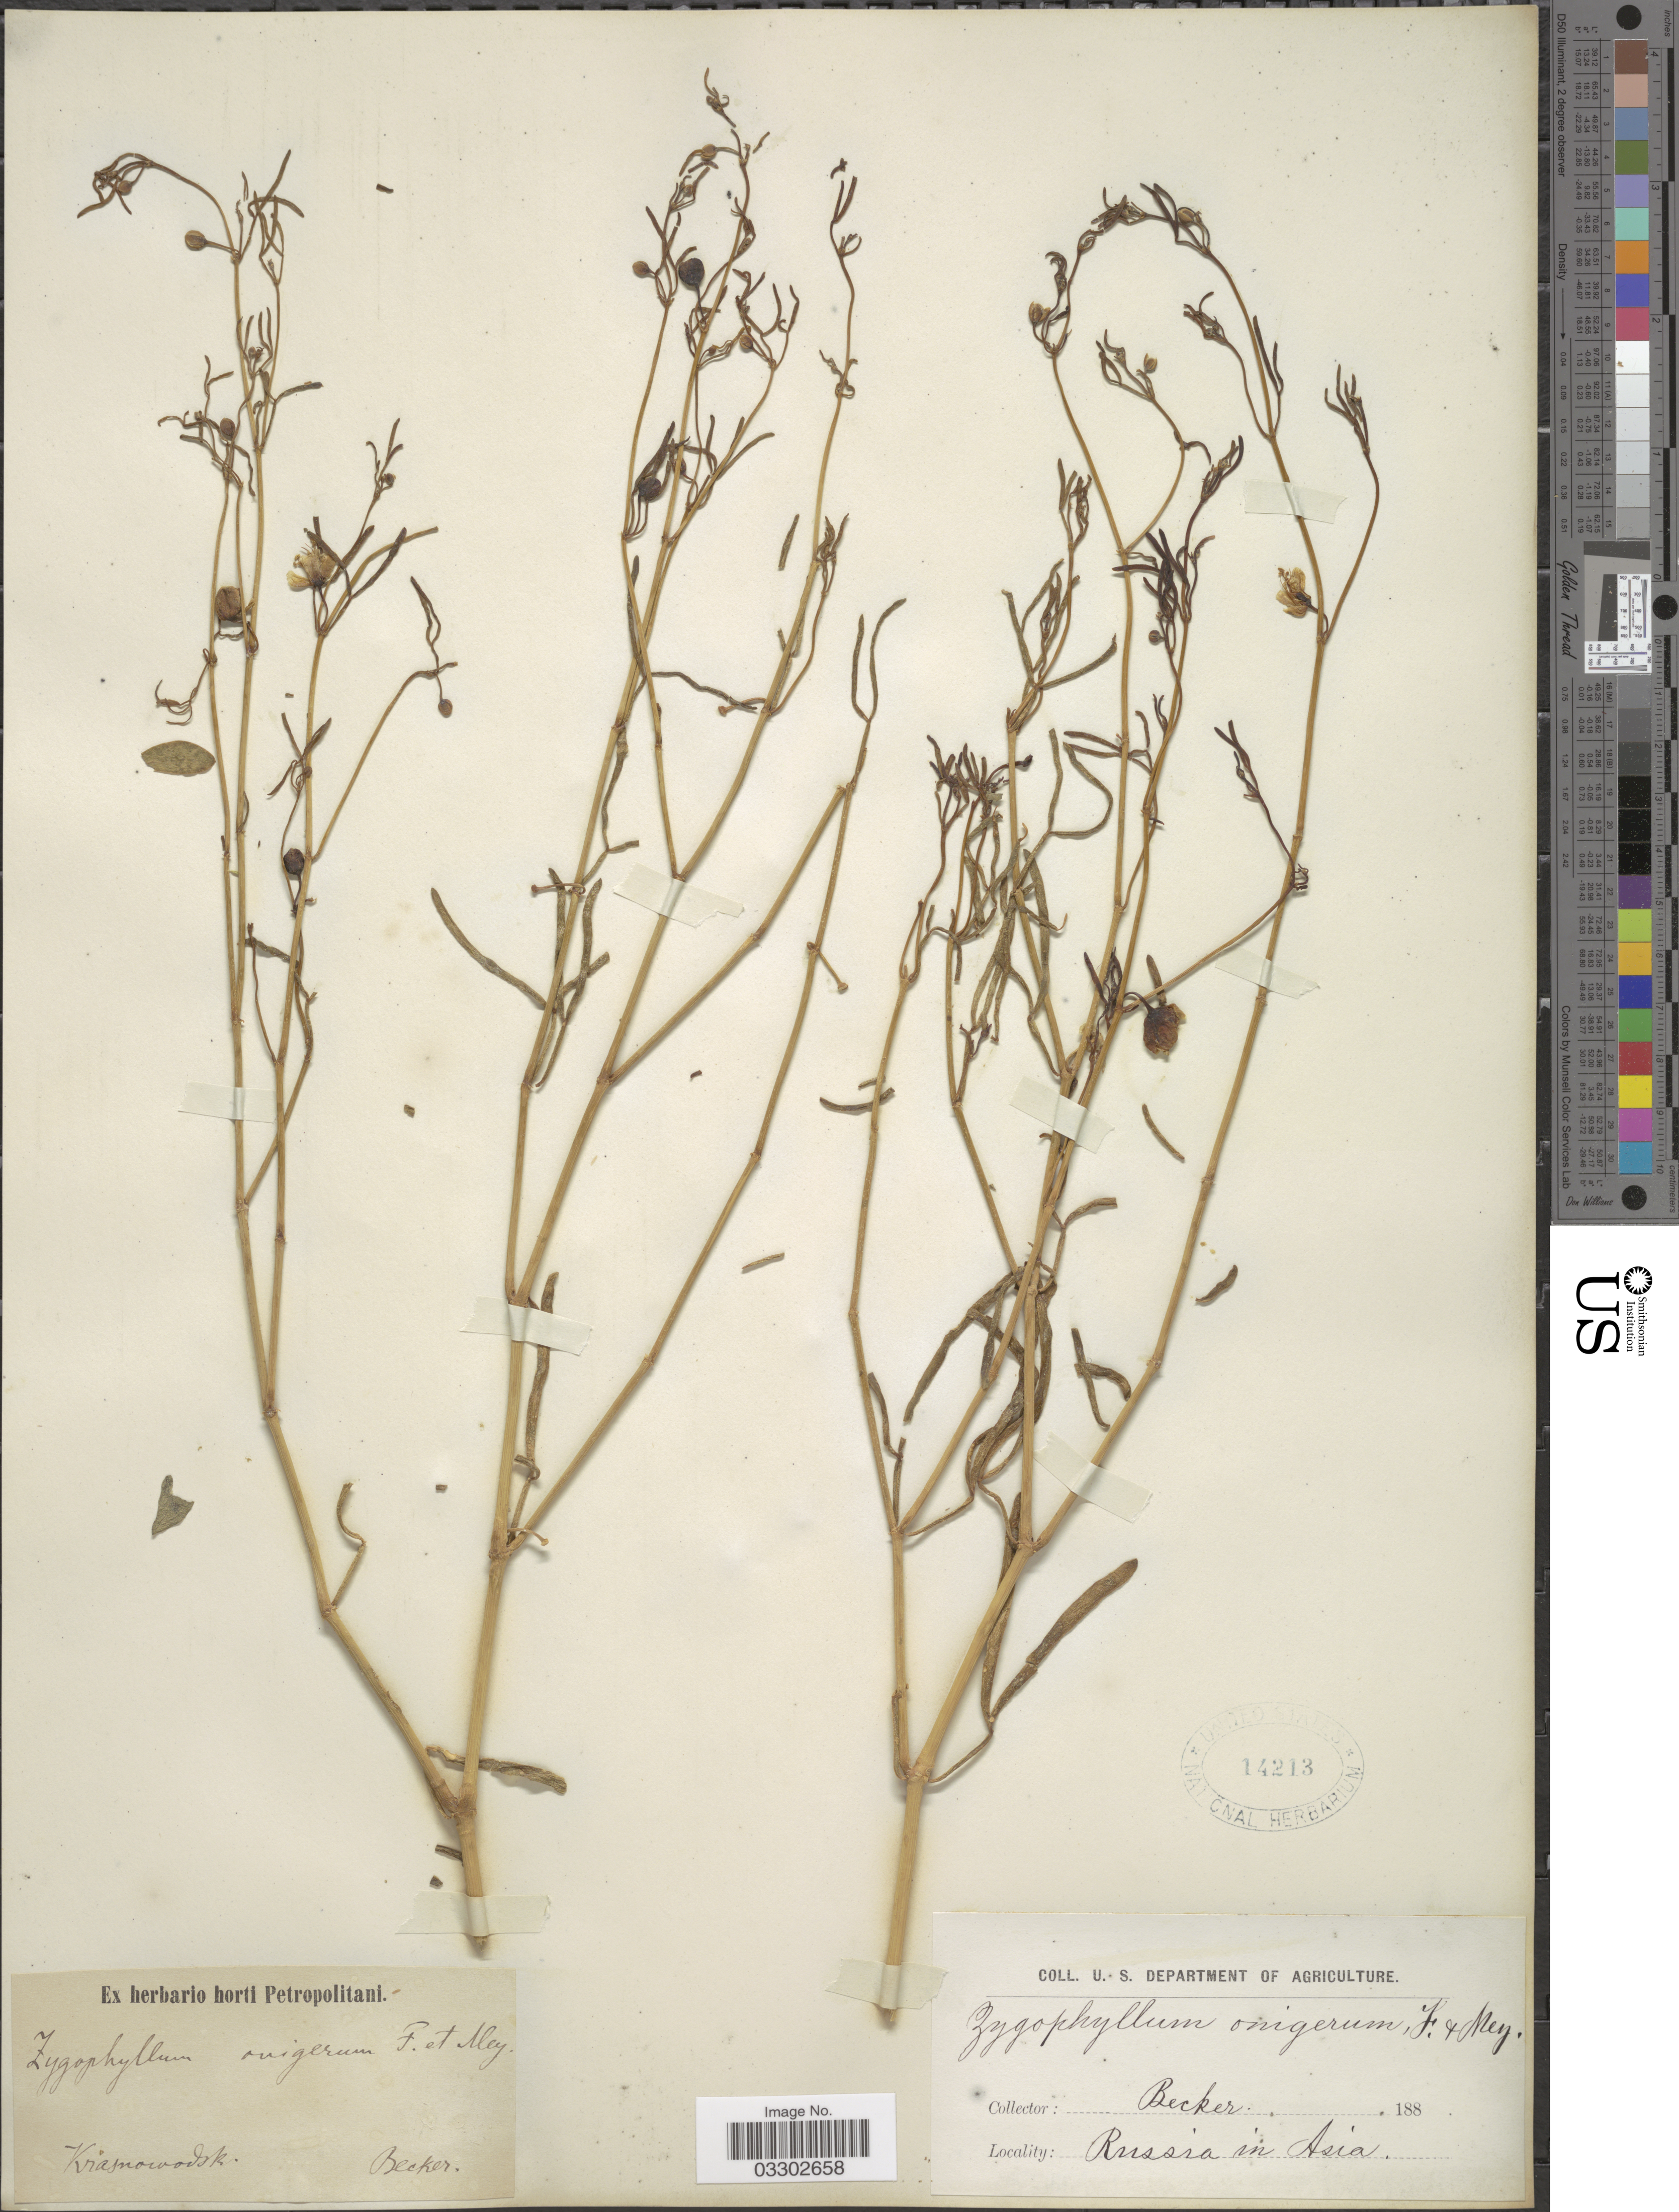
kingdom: Plantae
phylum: Tracheophyta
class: Magnoliopsida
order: Zygophyllales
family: Zygophyllaceae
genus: Zygophyllum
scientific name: Zygophyllum ovigerum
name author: (Bunge) Fisch. & C.A. Mey. ex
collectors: A. Becker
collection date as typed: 188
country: Turkmenistan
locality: Russia in Asia. Kråsnowodsk.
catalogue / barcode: US 14213